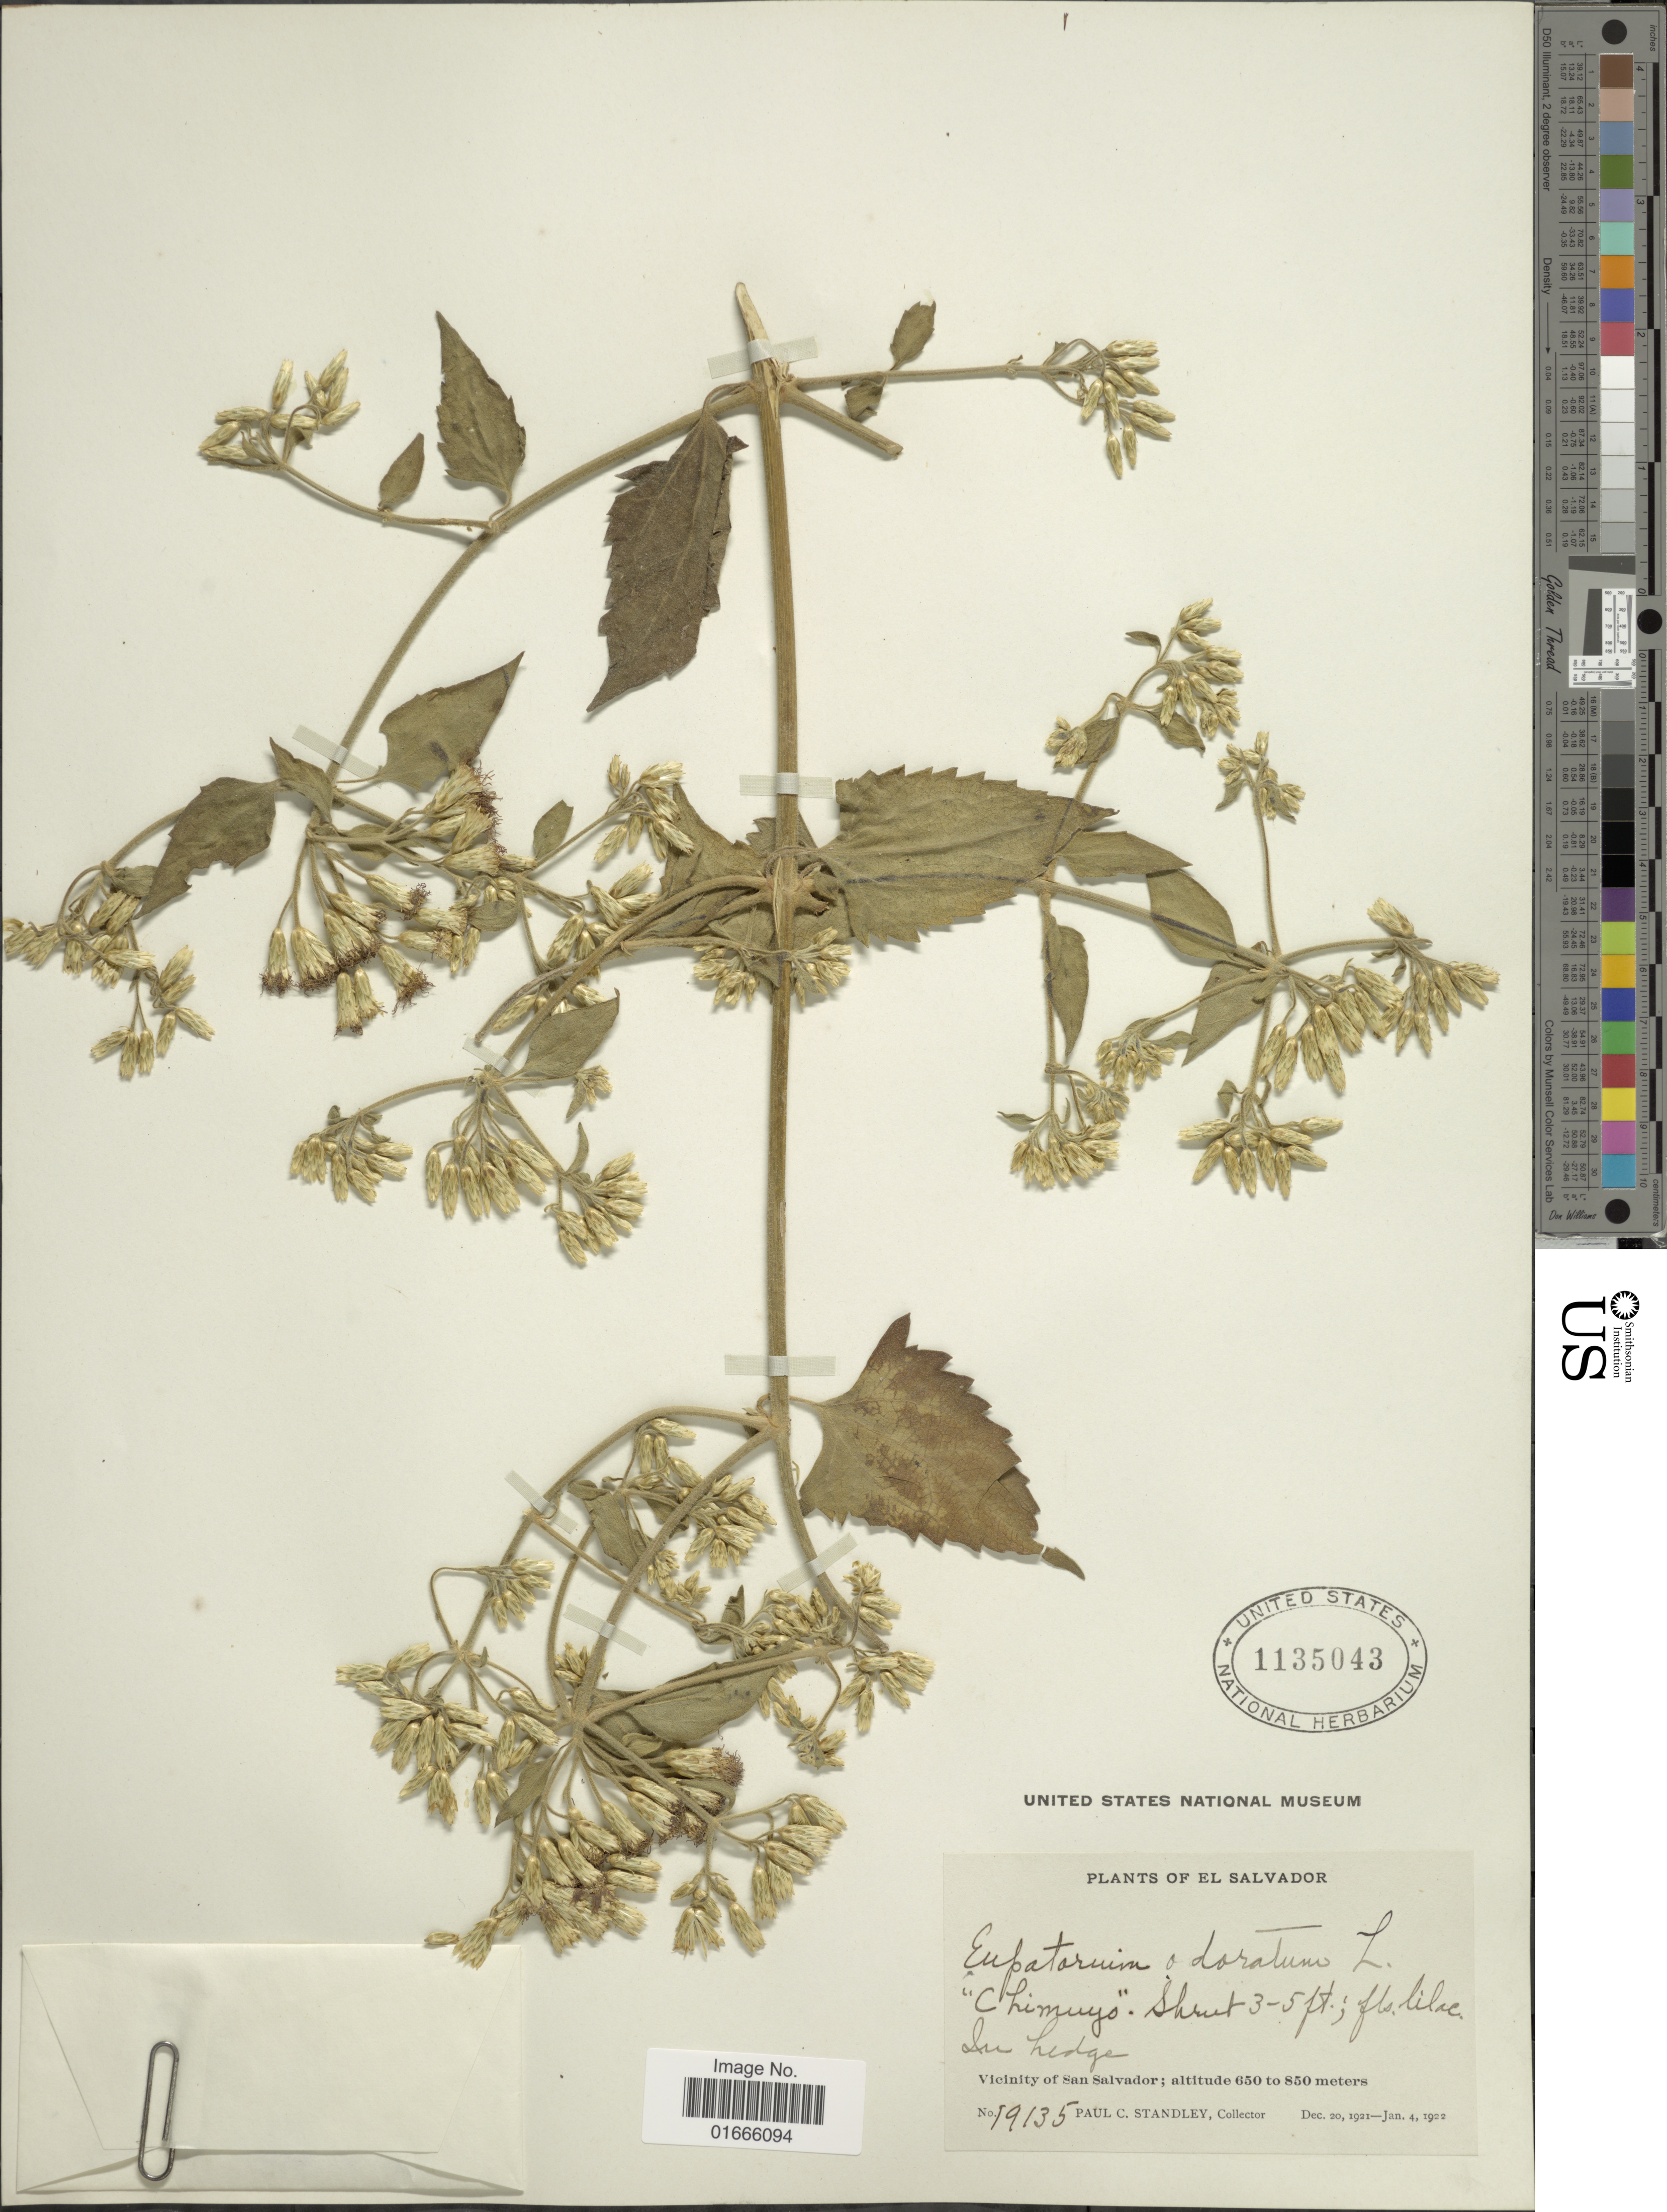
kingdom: Plantae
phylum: Tracheophyta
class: Magnoliopsida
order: Asterales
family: Asteraceae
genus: Chromolaena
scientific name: Chromolaena odorata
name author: (L.) R.M. King & H. Rob.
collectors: P. C. Standley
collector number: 19135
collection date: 1921-12-20/1922-01-04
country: El Salvador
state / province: San Salvador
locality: Vicinity of San Salvador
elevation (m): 650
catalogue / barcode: US 1135043